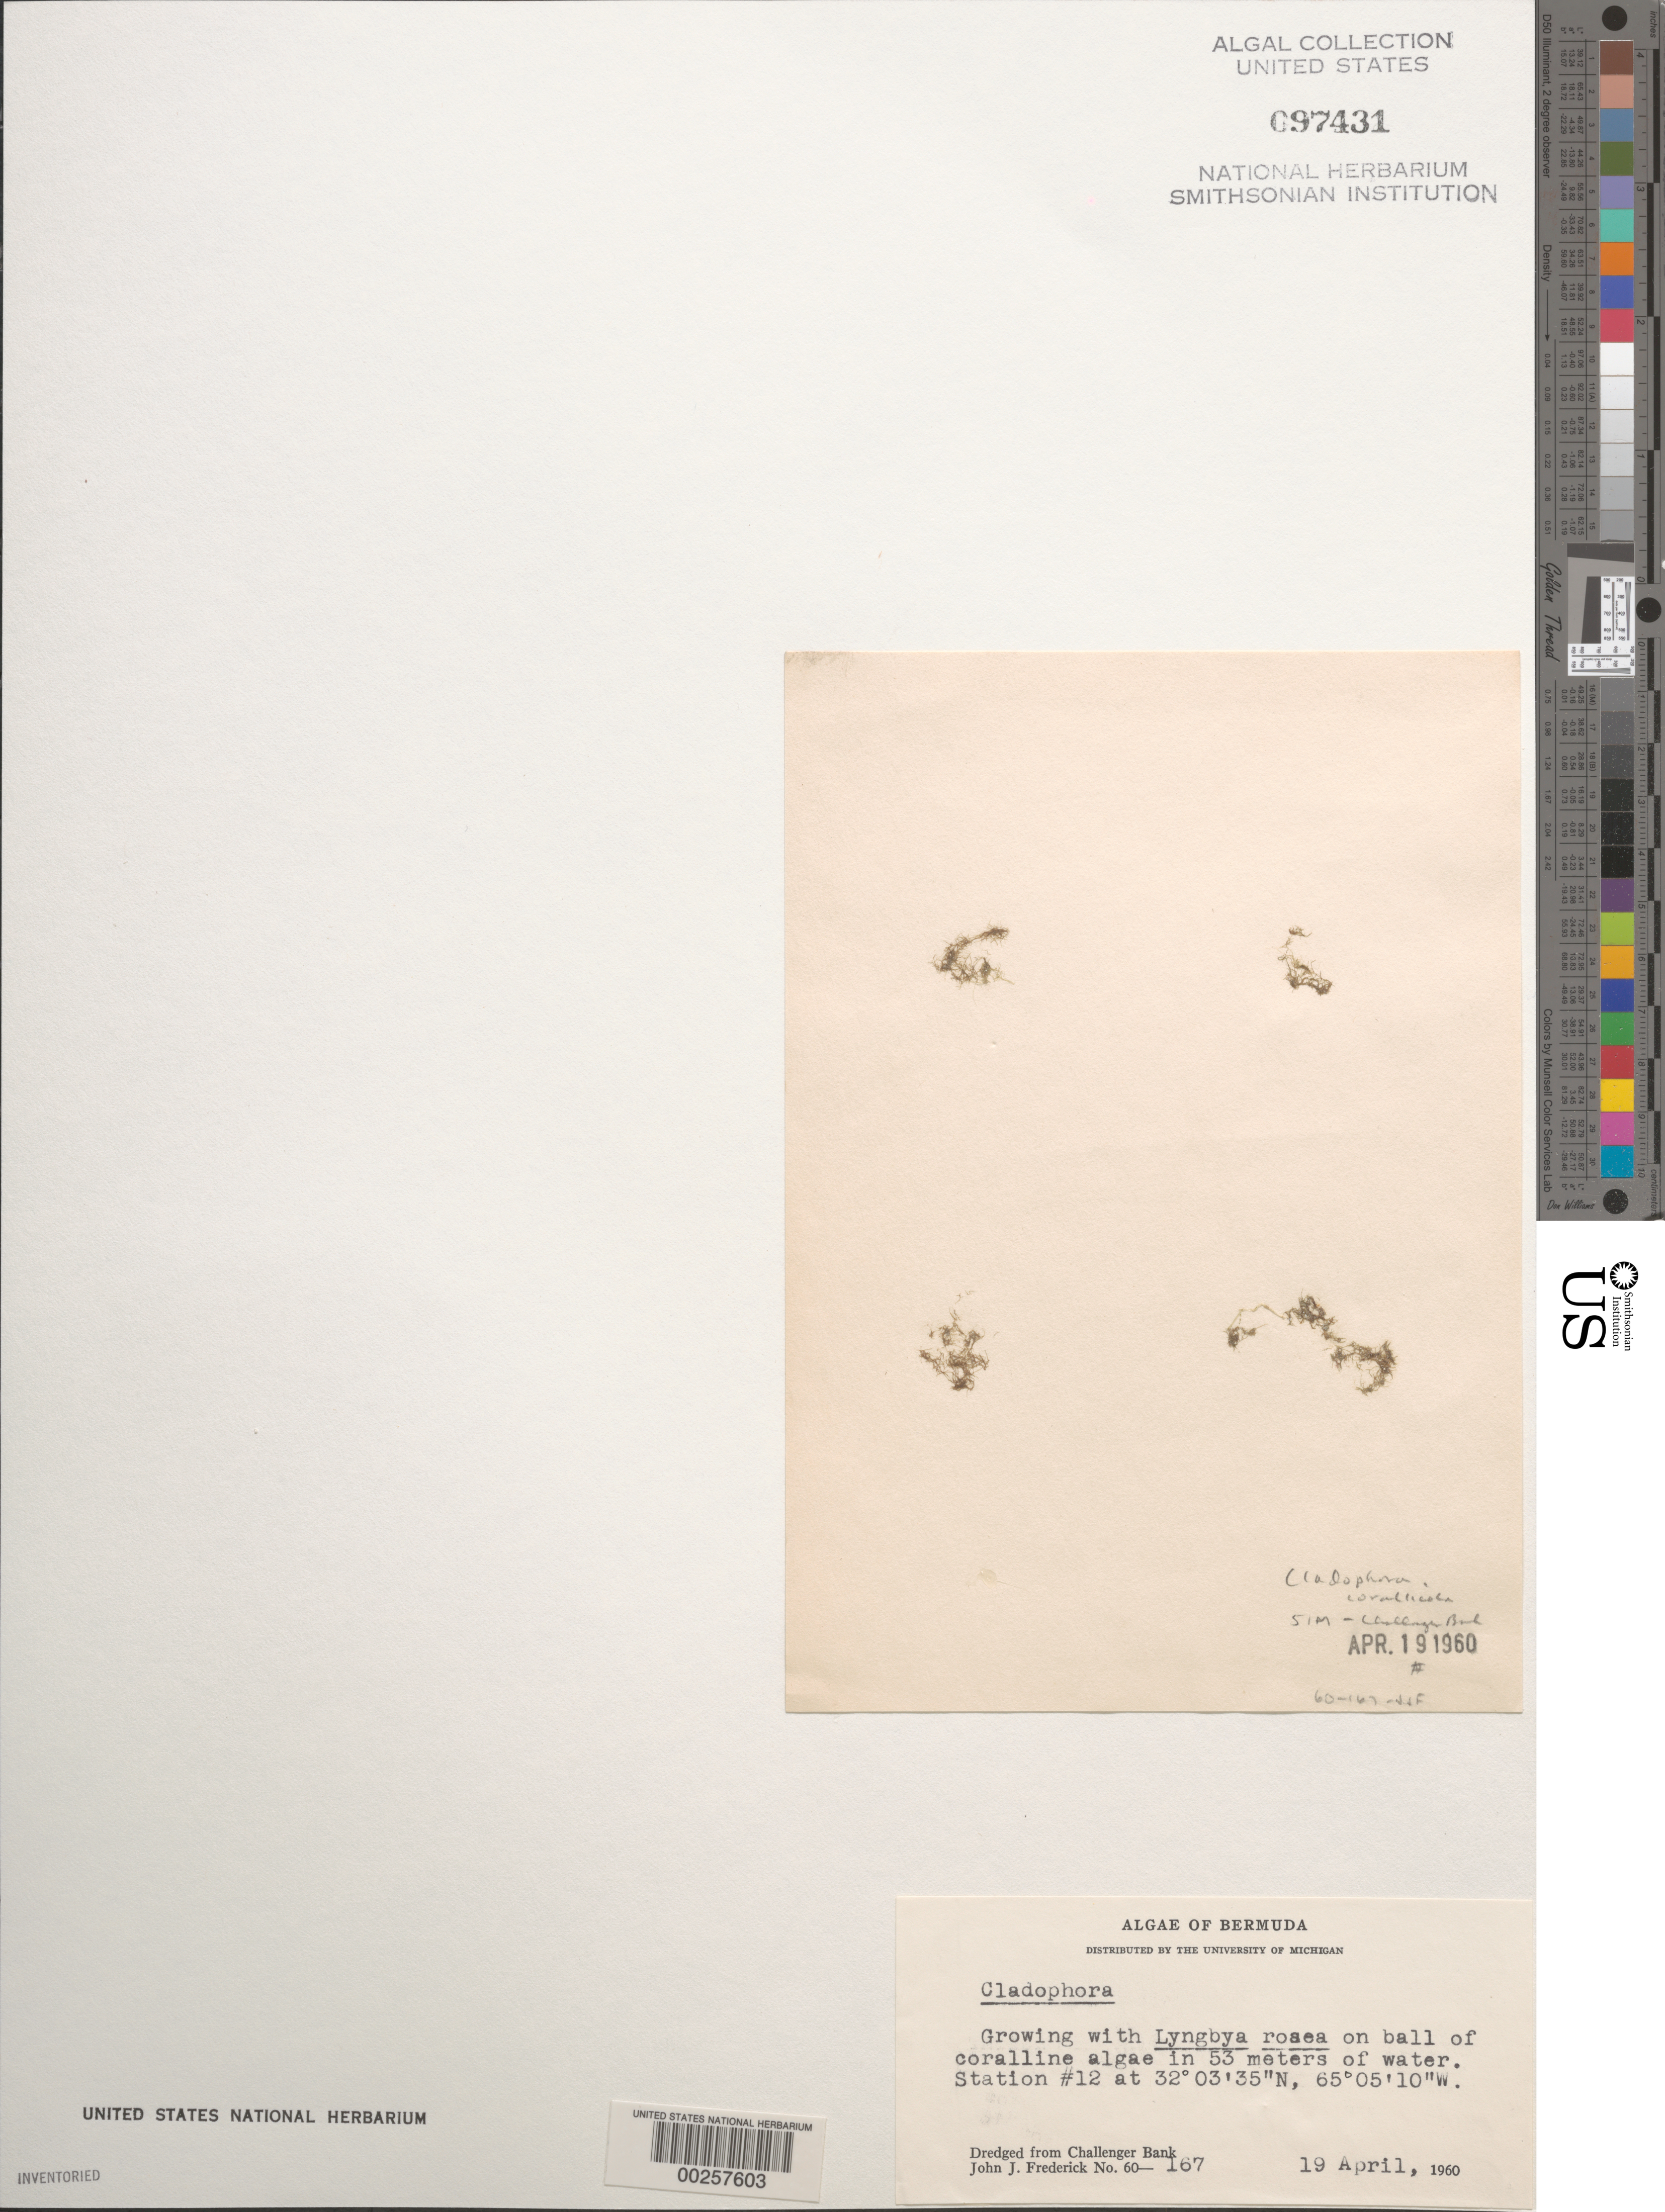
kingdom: Plantae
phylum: Chlorophyta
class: Ulvophyceae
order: Cladophorales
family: Cladophoraceae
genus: Cladophora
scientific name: Cladophora sp.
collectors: J. Frederick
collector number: JJF 60-167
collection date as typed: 19 Apr 1960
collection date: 1960-04-19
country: Bermuda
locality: Challenger Bank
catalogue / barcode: US 97431